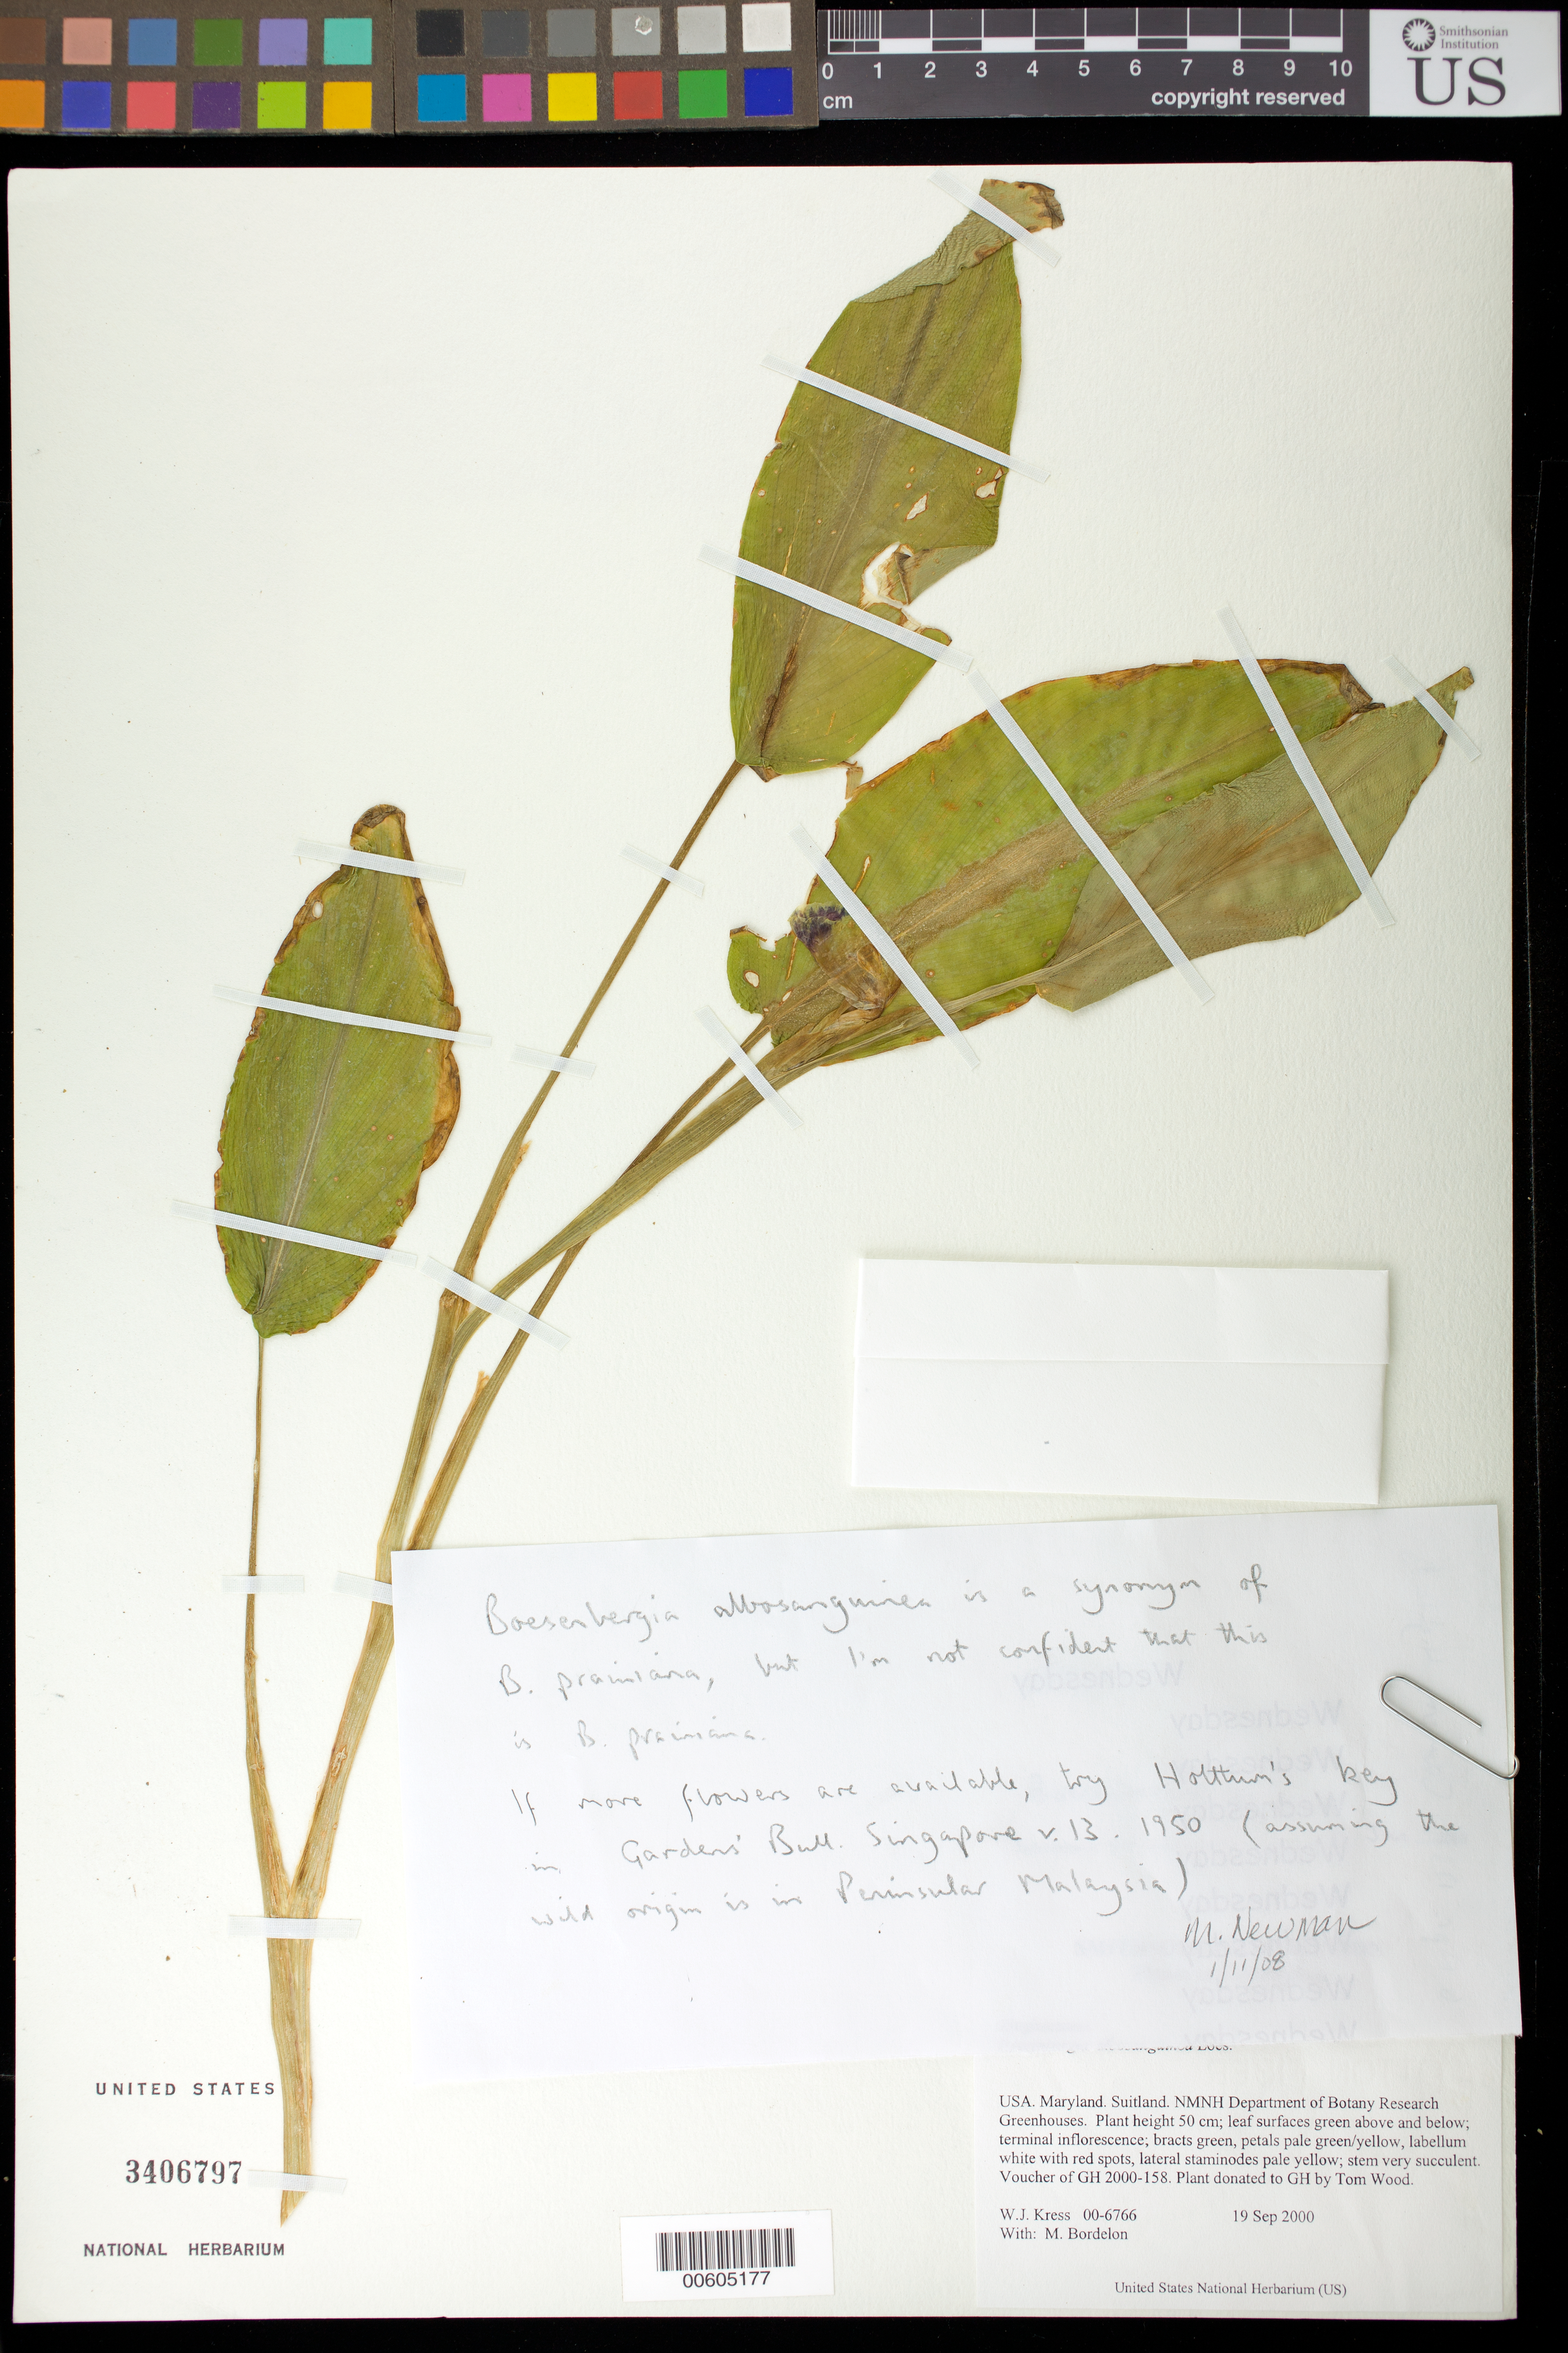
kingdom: Plantae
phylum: Tracheophyta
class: Liliopsida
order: Zingiberales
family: Zingiberaceae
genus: Boesenbergia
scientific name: Boesenbergia sp.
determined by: Newman, M. F.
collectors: W. J. Kress & M. Bordelon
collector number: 00-6766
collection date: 2000-09-19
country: United States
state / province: Maryland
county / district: Prince George's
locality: NMNH Botany Research Greenhouses. Suitland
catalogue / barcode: US 3406797